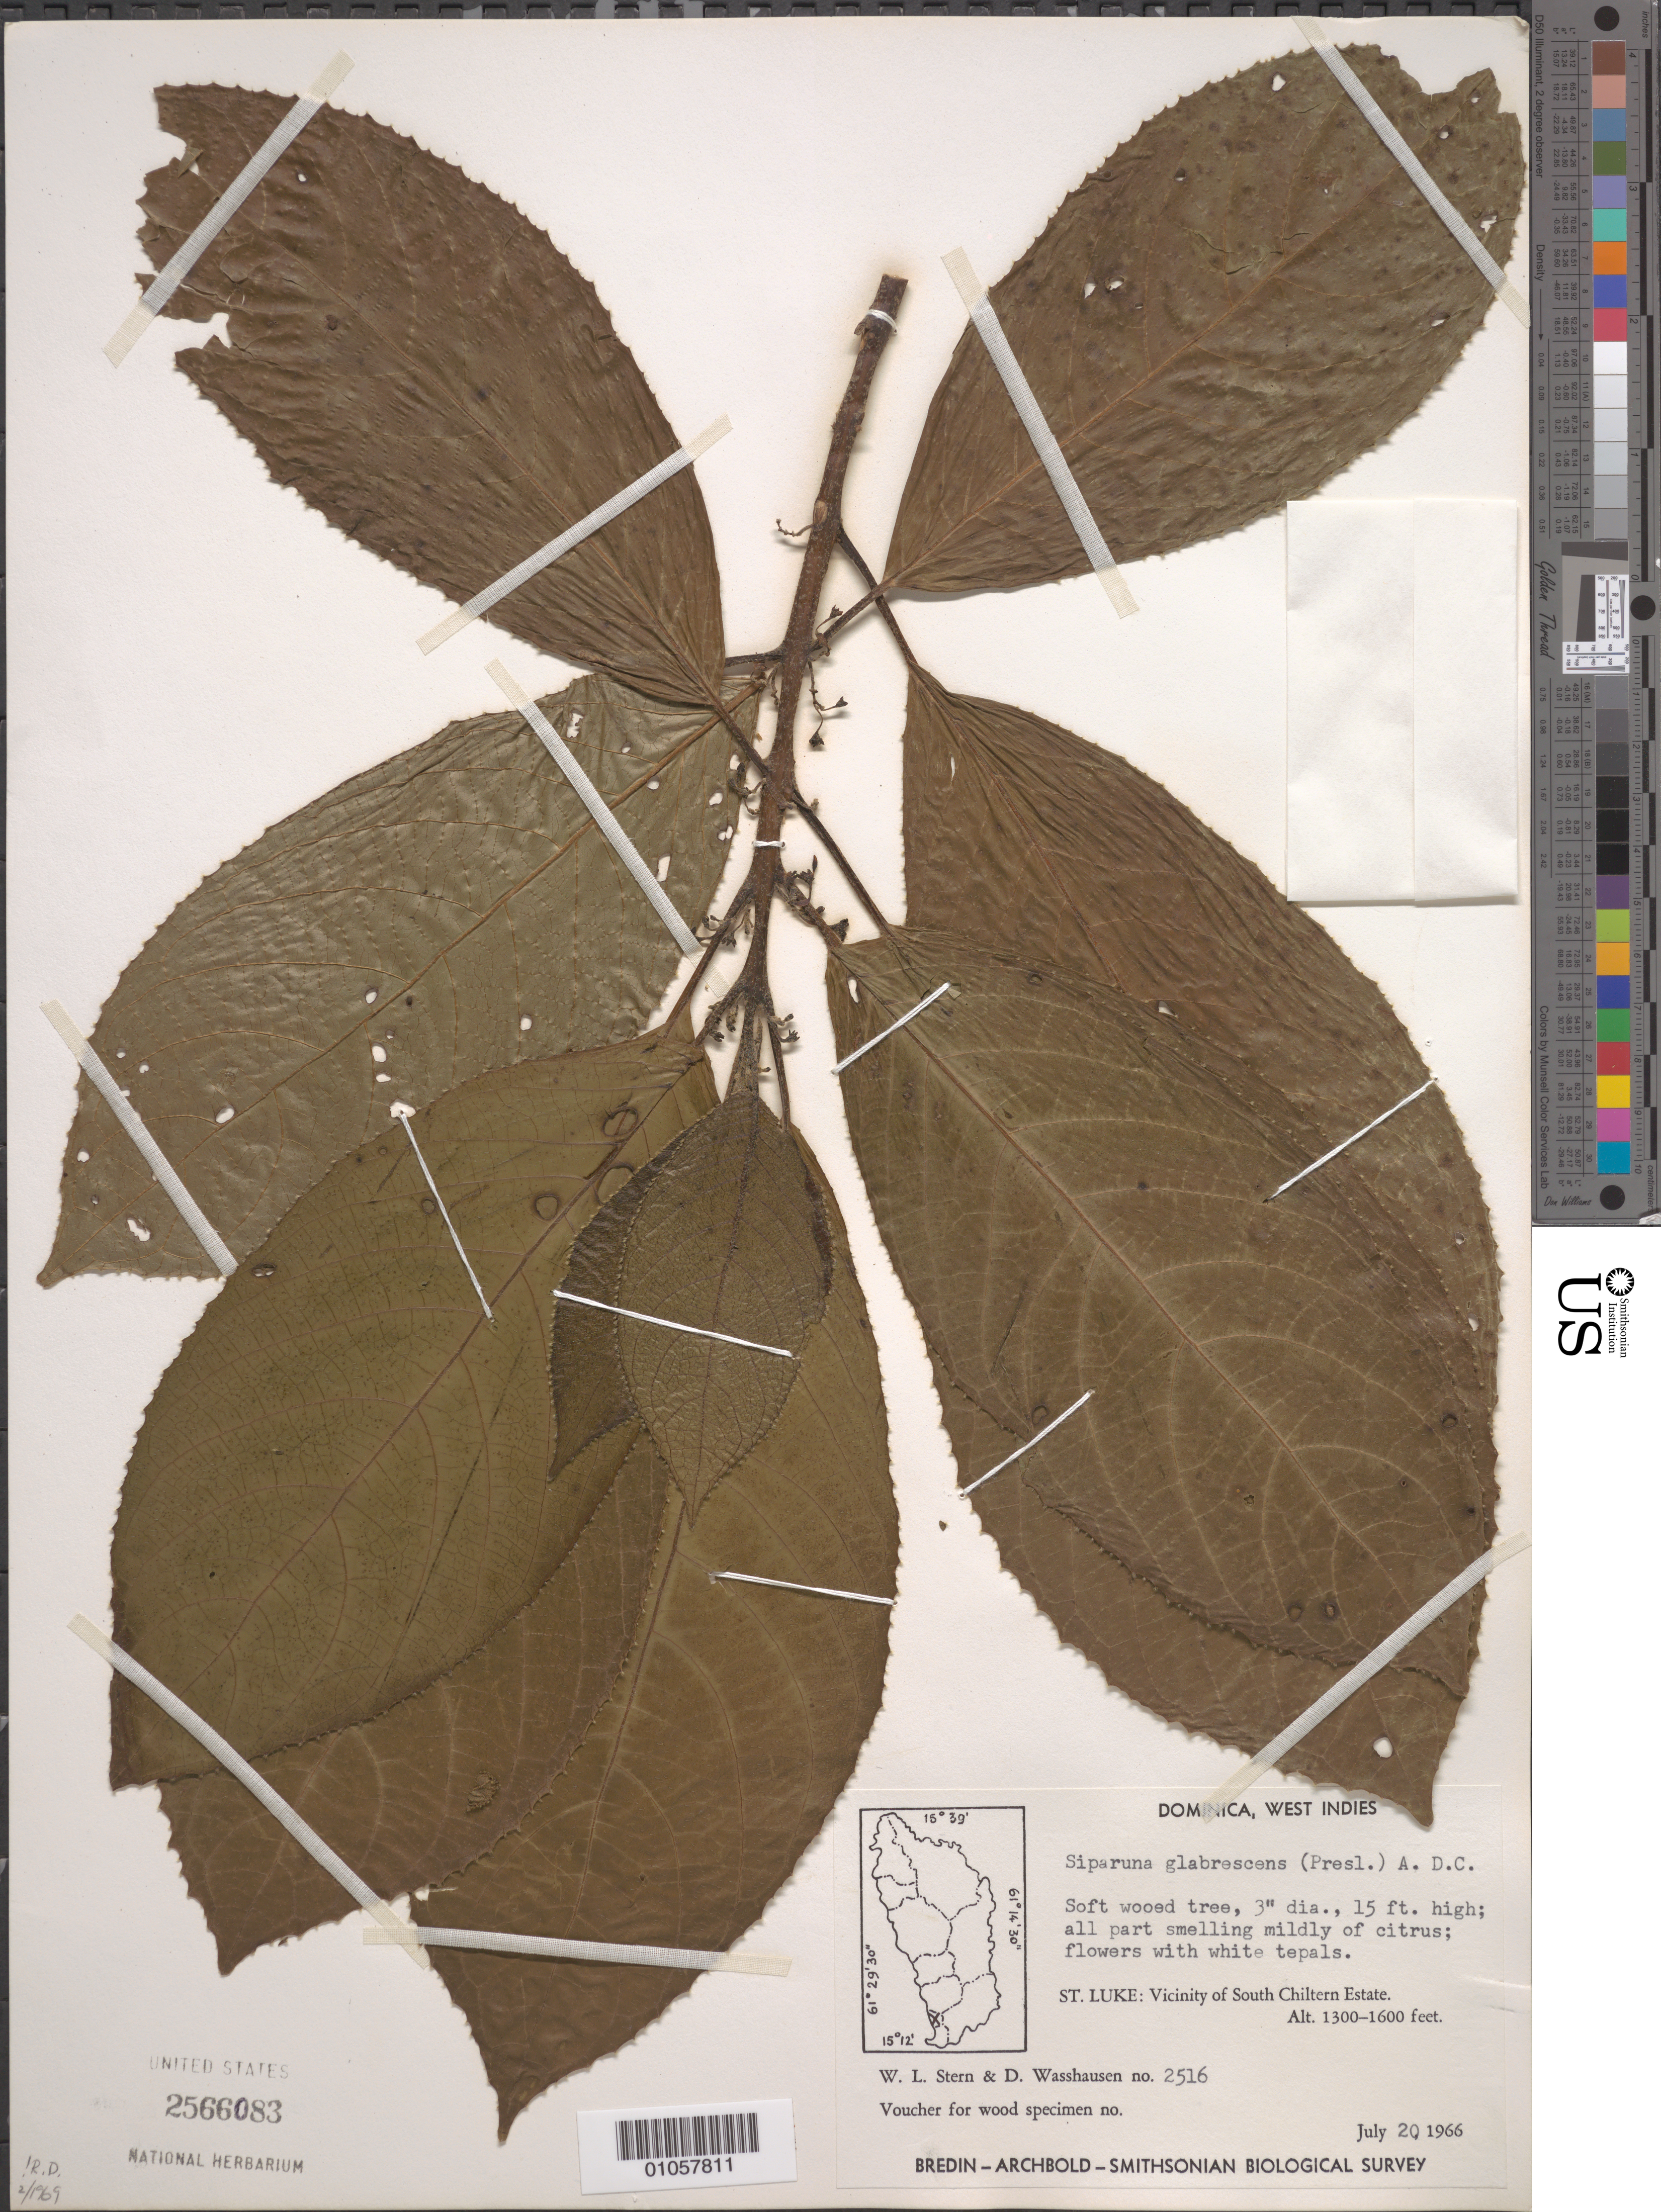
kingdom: Plantae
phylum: Tracheophyta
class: Magnoliopsida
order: Laurales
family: Siparunaceae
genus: Siparuna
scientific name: Siparuna glabrescens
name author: (C. Presl) A. DC.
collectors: W. L. Stern & D. C. Wasshausen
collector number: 2516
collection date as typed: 20 Jul 1966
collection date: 1966-07-20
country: Dominica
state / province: St. Luke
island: Dominica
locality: South Chiltern Estate, vicinity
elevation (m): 396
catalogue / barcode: US 2566083